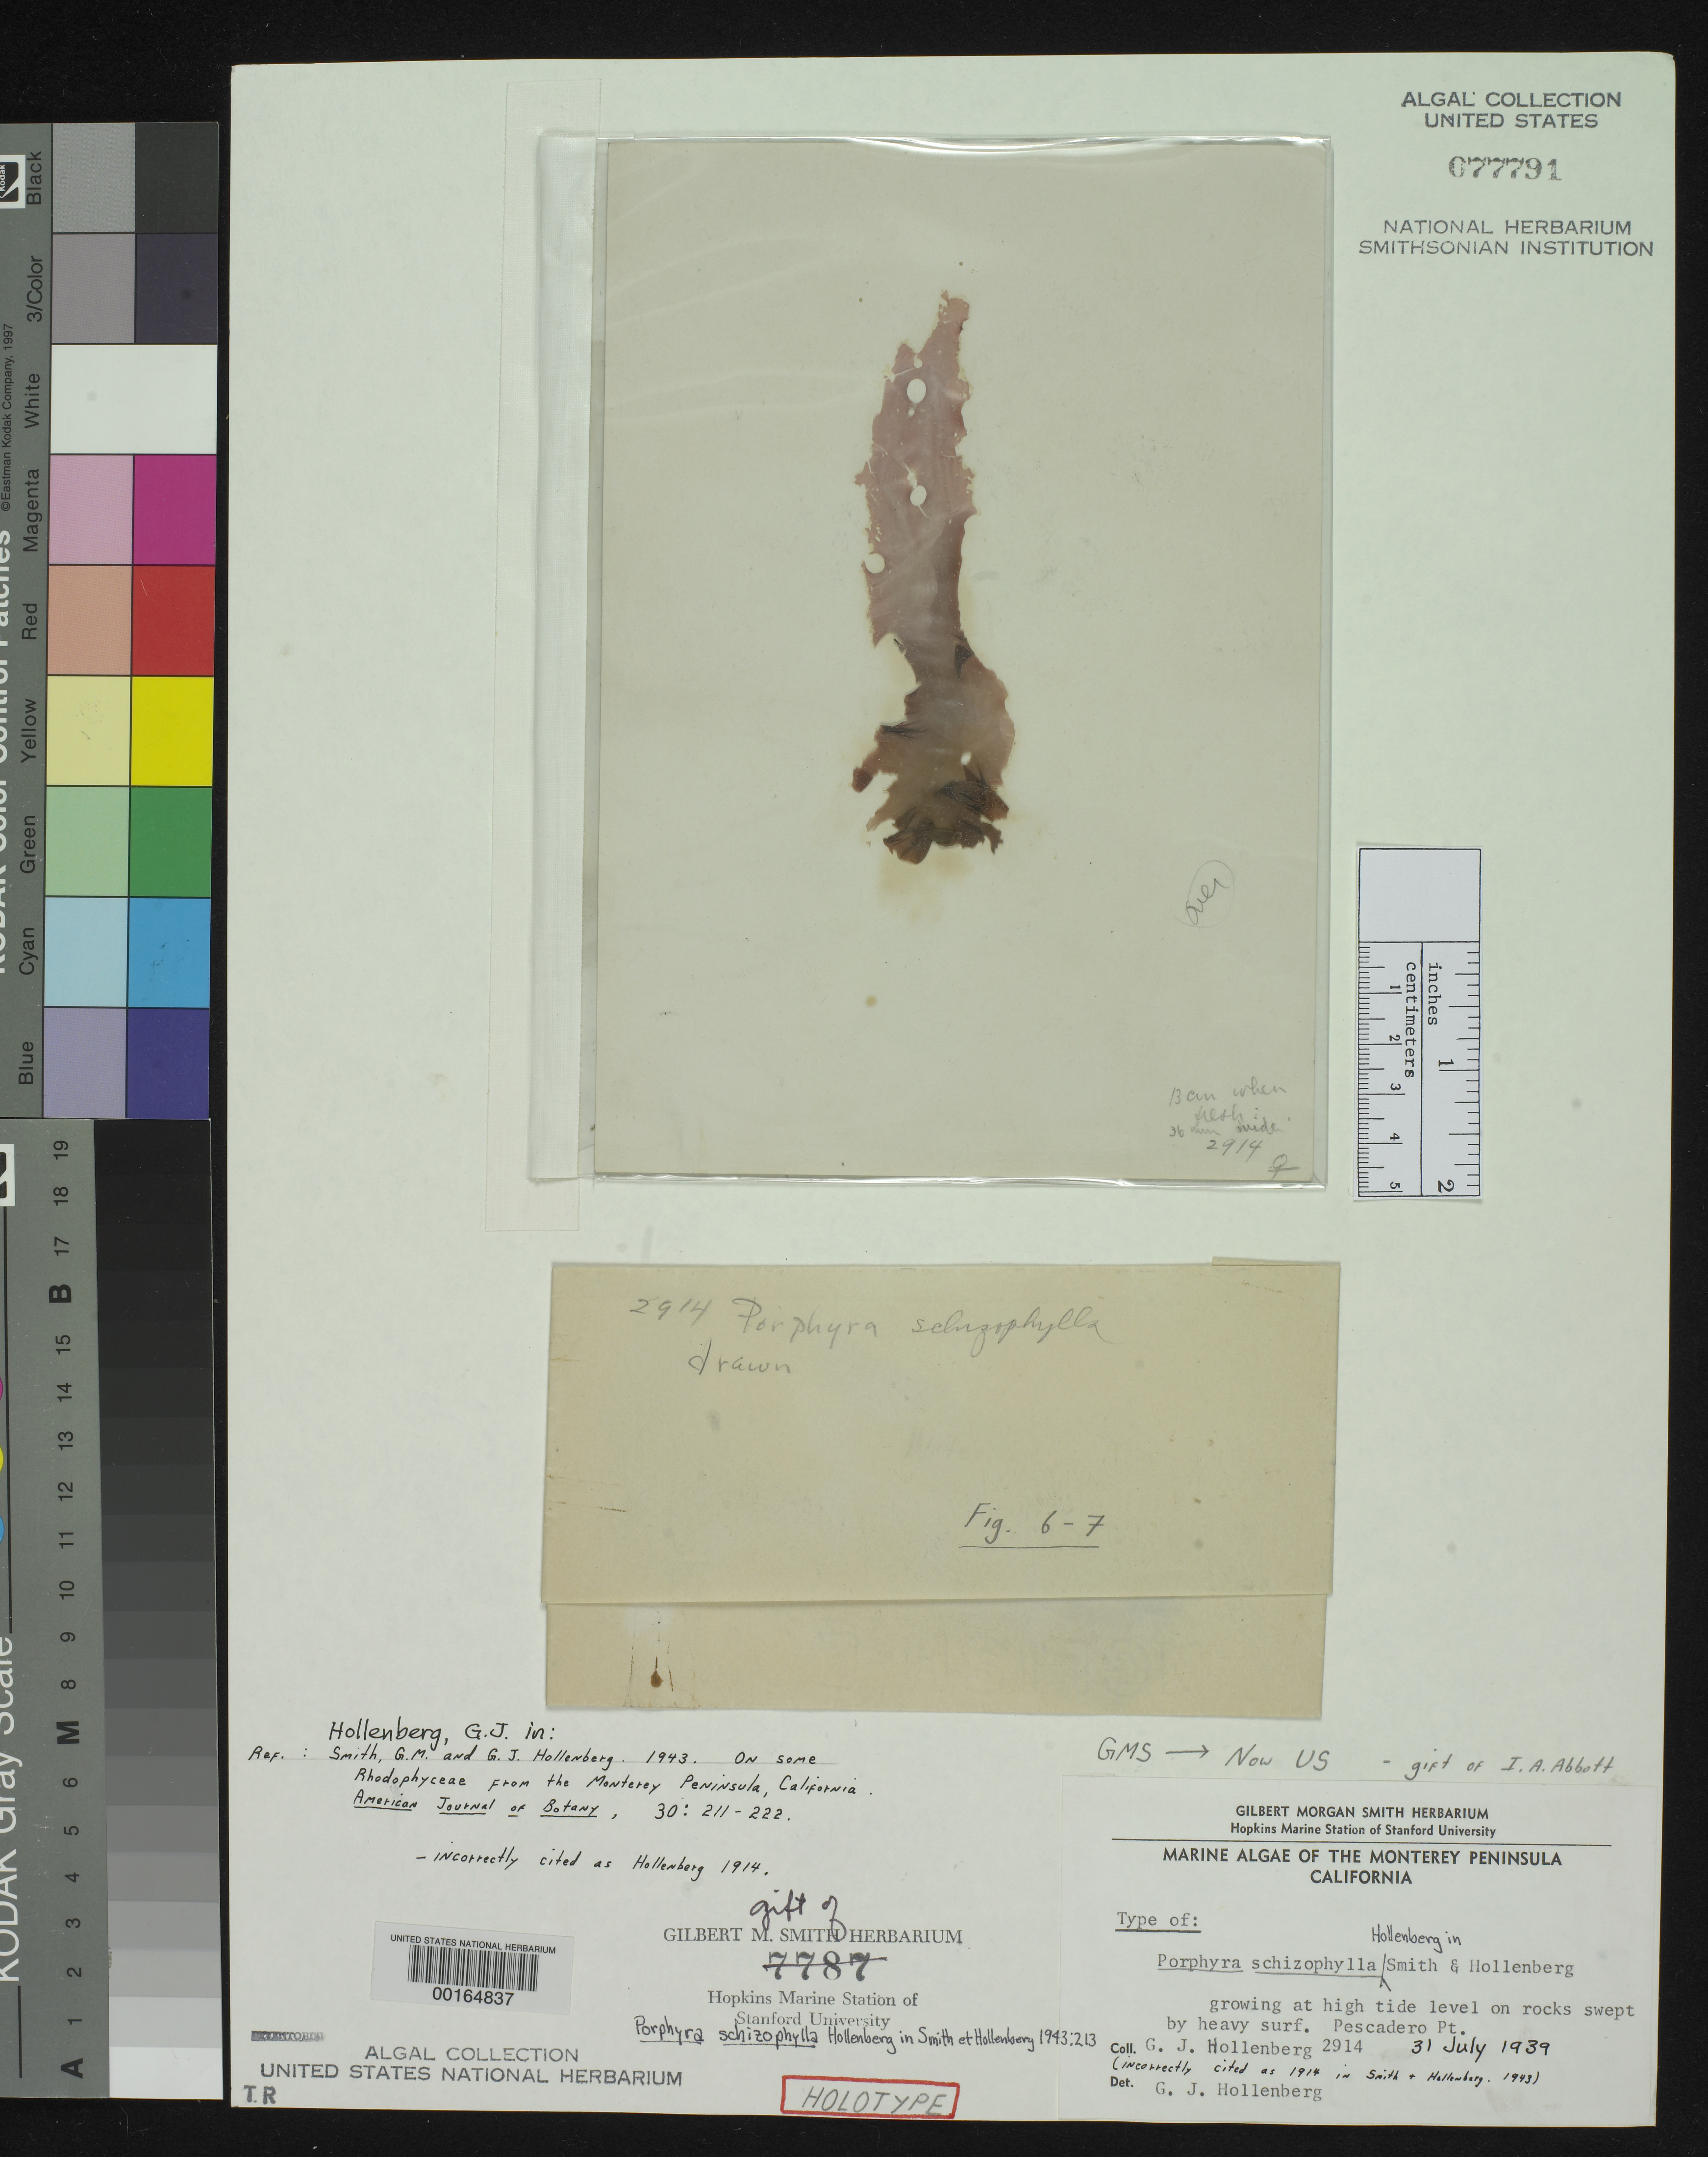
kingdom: Plantae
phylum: Rhodophyta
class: Bangiophyceae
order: Bangiales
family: Bangiaceae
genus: Porphyra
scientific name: Porphyra schizophylla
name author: Hollenb. in G.M. Sm. & Hollenb.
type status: Holotype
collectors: G. Hollenberg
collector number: GJH 2914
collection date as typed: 31 Jul 1939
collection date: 1939-07-31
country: United States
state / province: California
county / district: Monterey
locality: Pescadero Point.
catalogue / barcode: US 77791